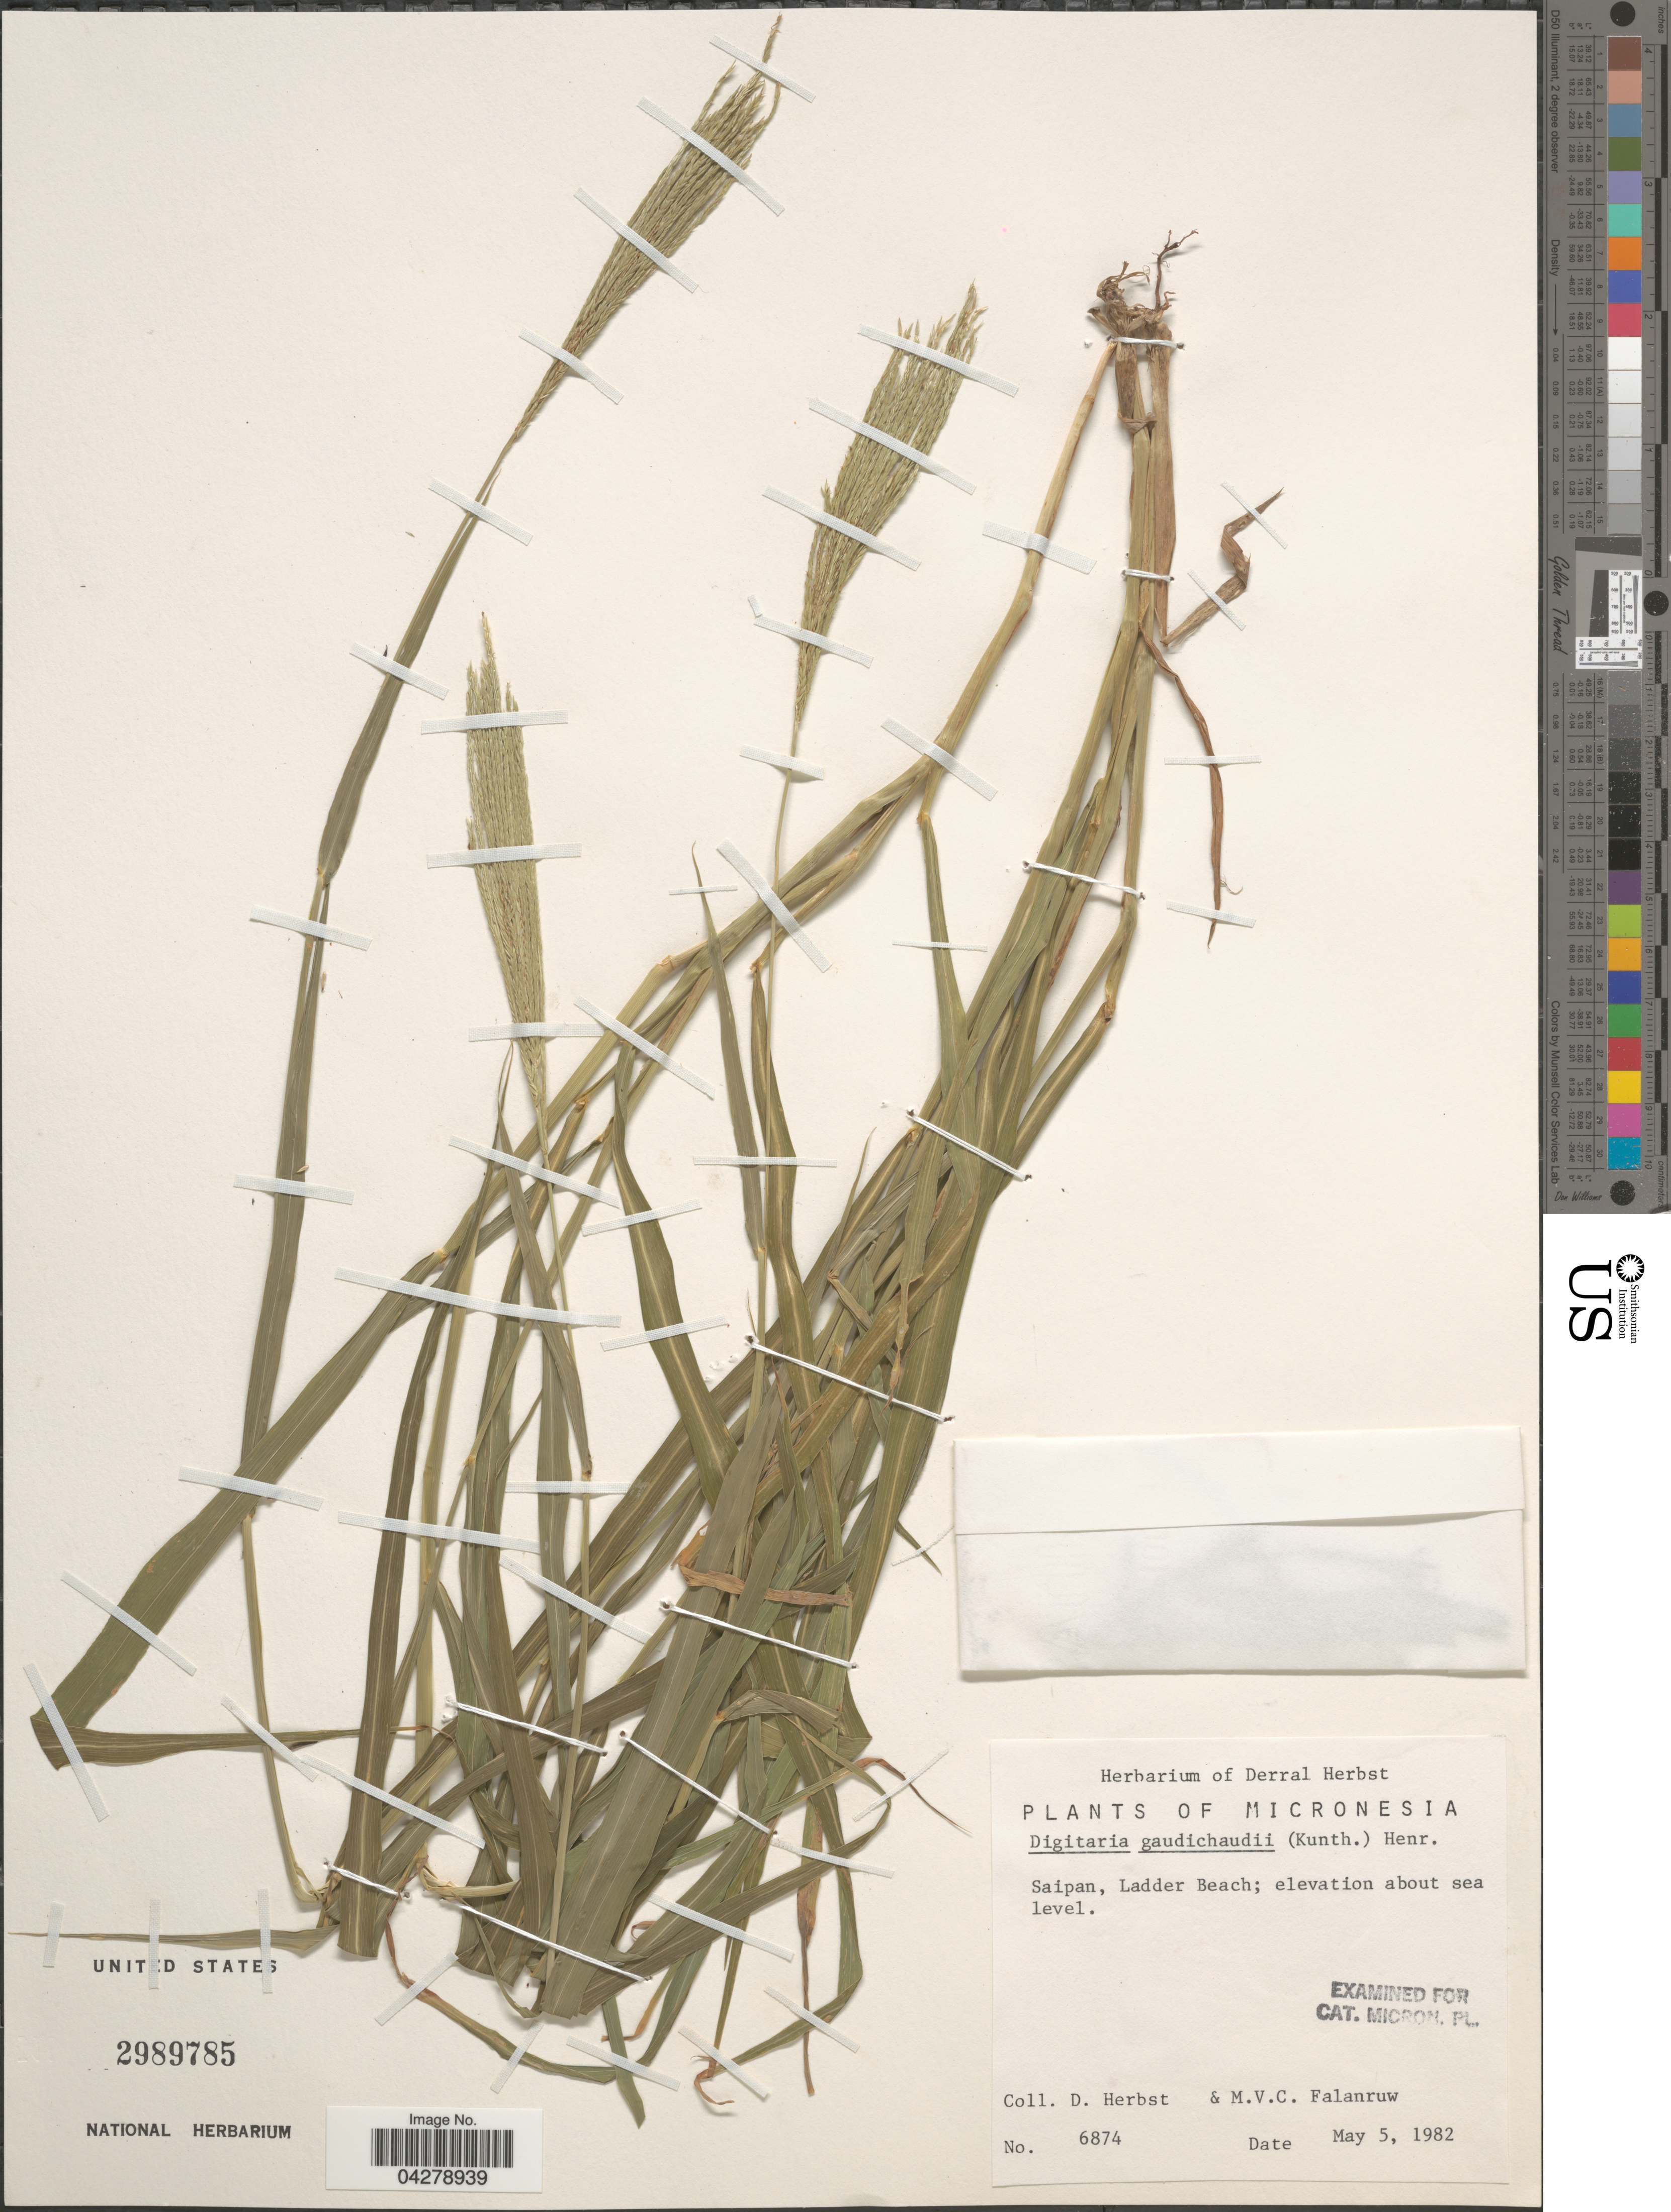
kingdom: Plantae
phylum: Tracheophyta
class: Liliopsida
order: Poales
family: Poaceae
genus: Digitaria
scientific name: Digitaria gaudichaudii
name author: (Kunth) Ham.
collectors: D. Herbst & M. V. Falanruw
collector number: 6874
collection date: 1982-05-05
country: Northern Mariana Islands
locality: Micronesia. Saipan, Ladder Beach.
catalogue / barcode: US 2989785